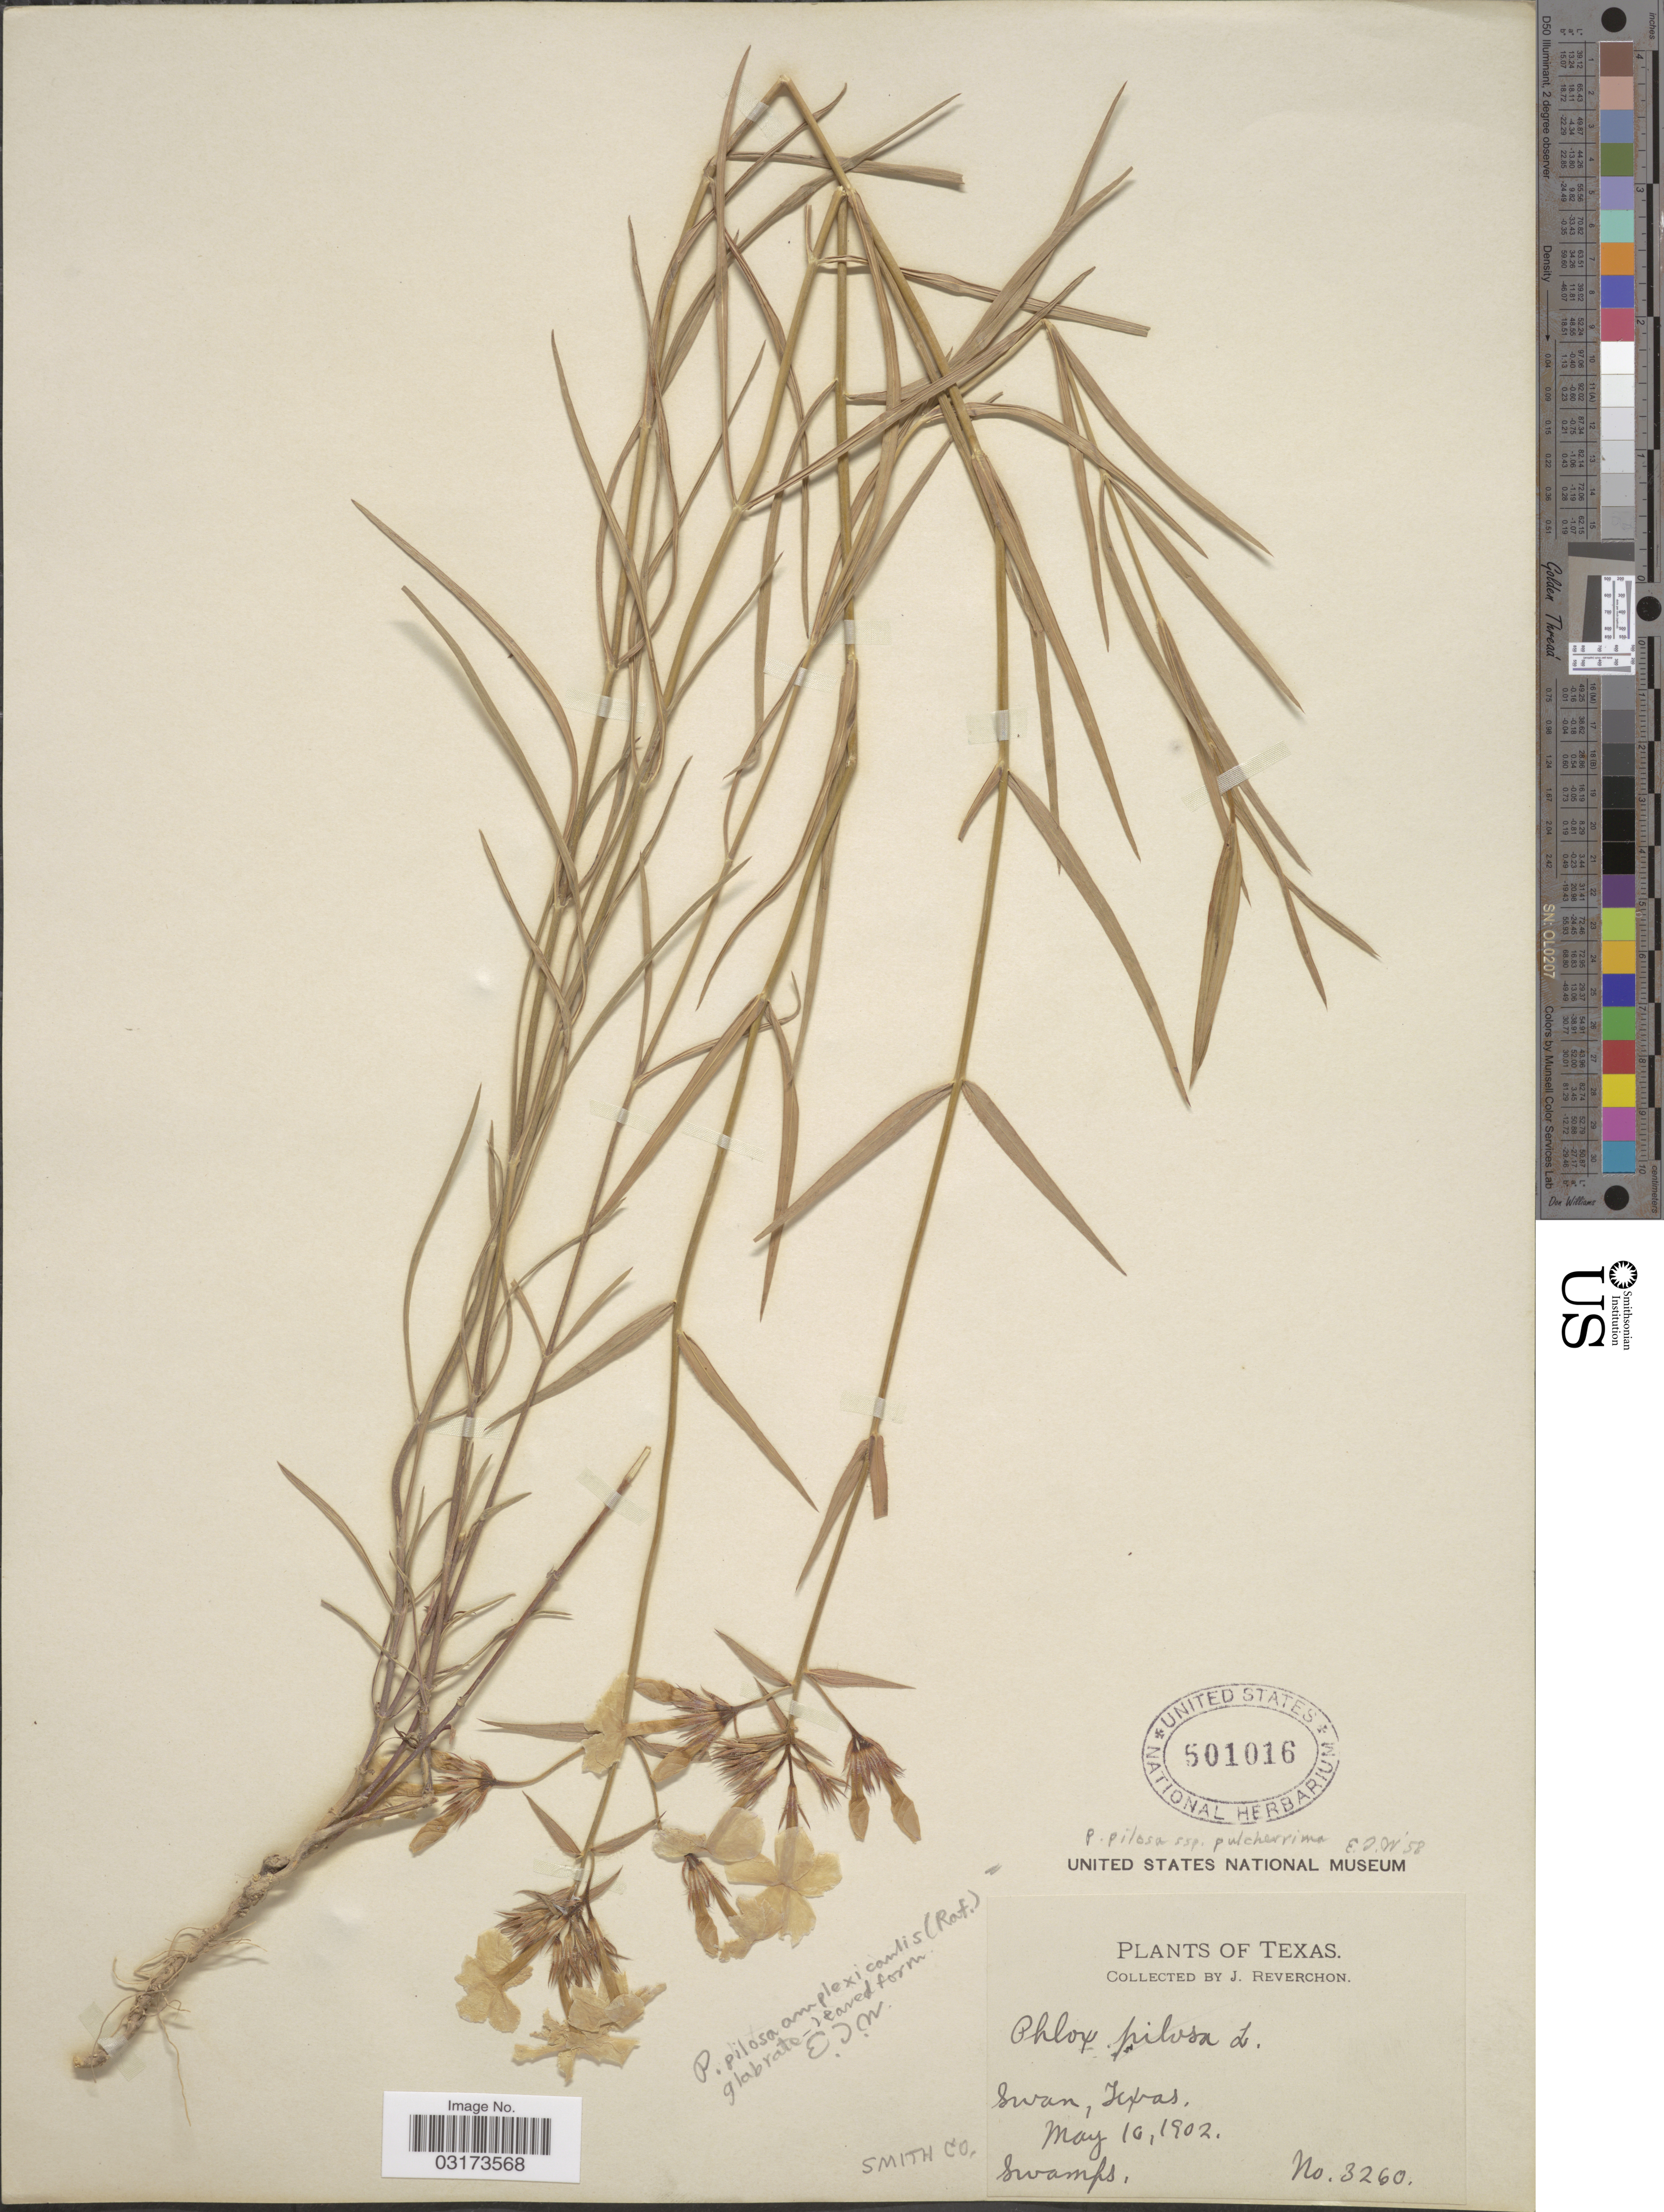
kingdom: Plantae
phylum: Tracheophyta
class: Magnoliopsida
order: Ericales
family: Polemoniaceae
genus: Phlox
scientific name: Phlox pilosa subsp. pulcherrima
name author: Lundell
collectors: J. Reverchon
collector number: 3260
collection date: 1902-05-10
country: United States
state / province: Texas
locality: Swan. Smith Co.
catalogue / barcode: US 501016